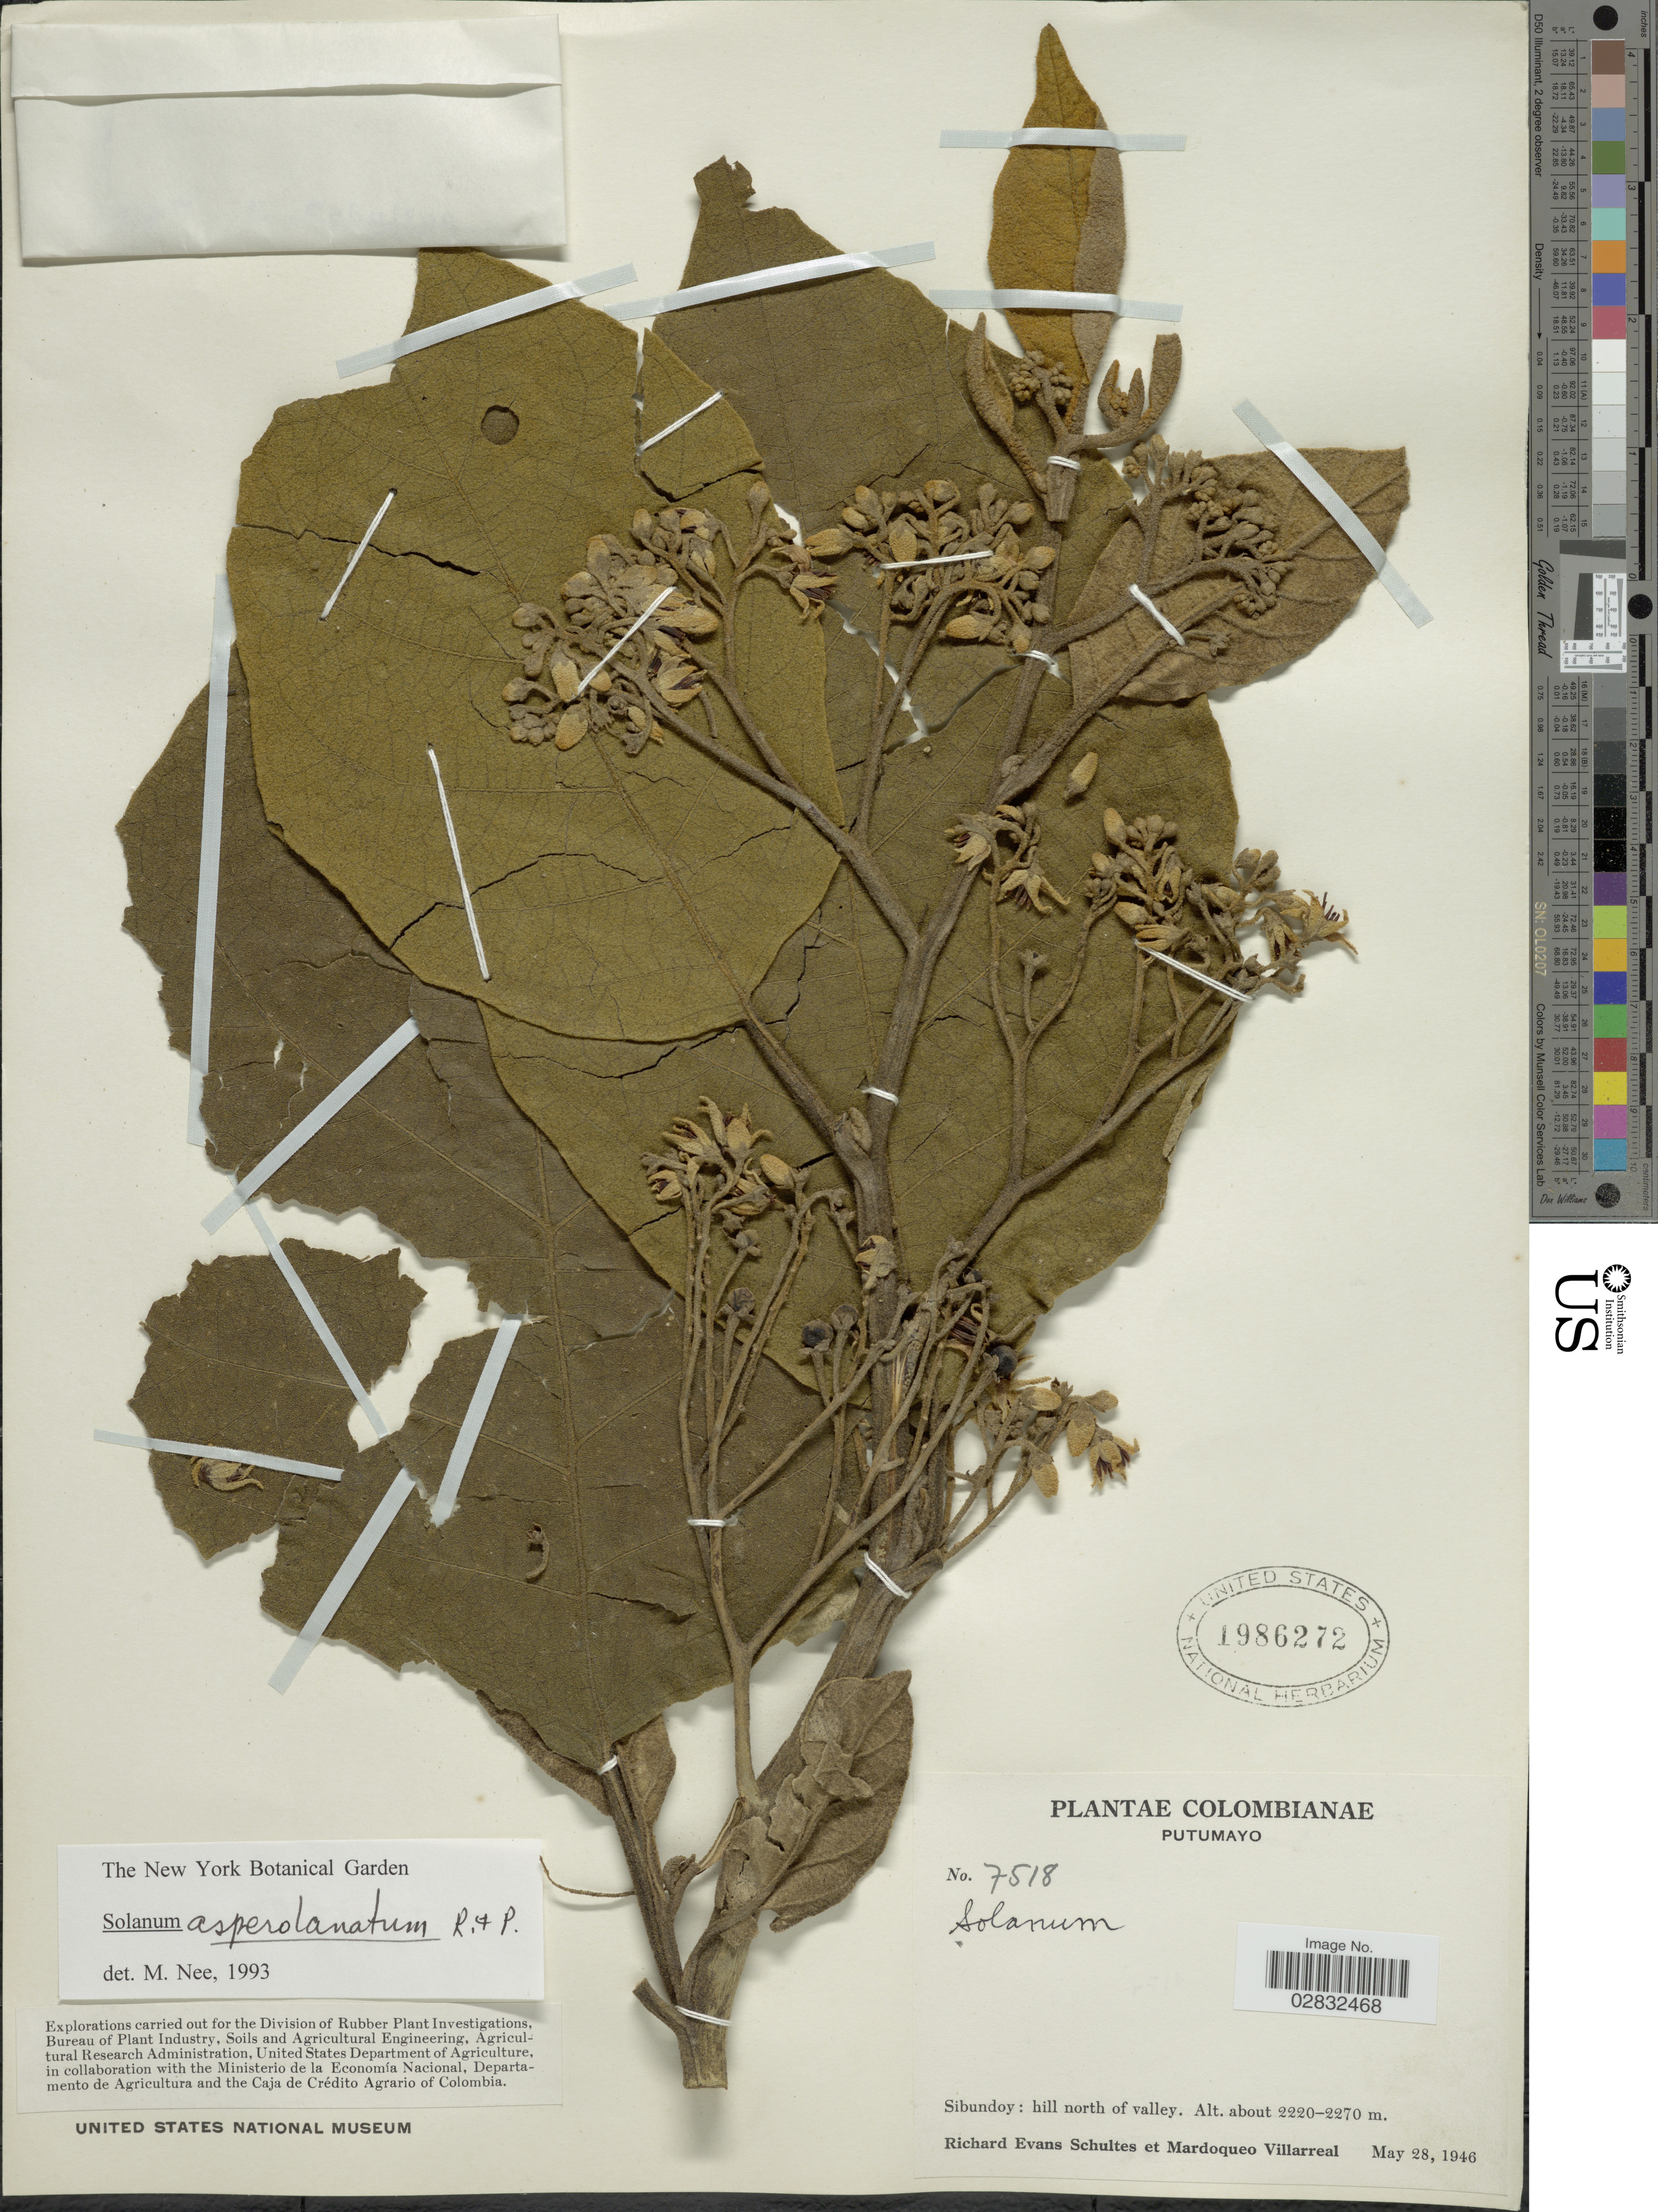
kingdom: Plantae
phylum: Tracheophyta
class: Magnoliopsida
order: Solanales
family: Solanaceae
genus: Solanum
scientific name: Solanum asperolatum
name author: Ruiz & Pav.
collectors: R. E. Schultes & M. Villarreal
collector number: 7518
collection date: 1946-05-28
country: Colombia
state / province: Putumayo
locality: Sibundoy, hill north of valley.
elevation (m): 2220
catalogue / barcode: US 1986272